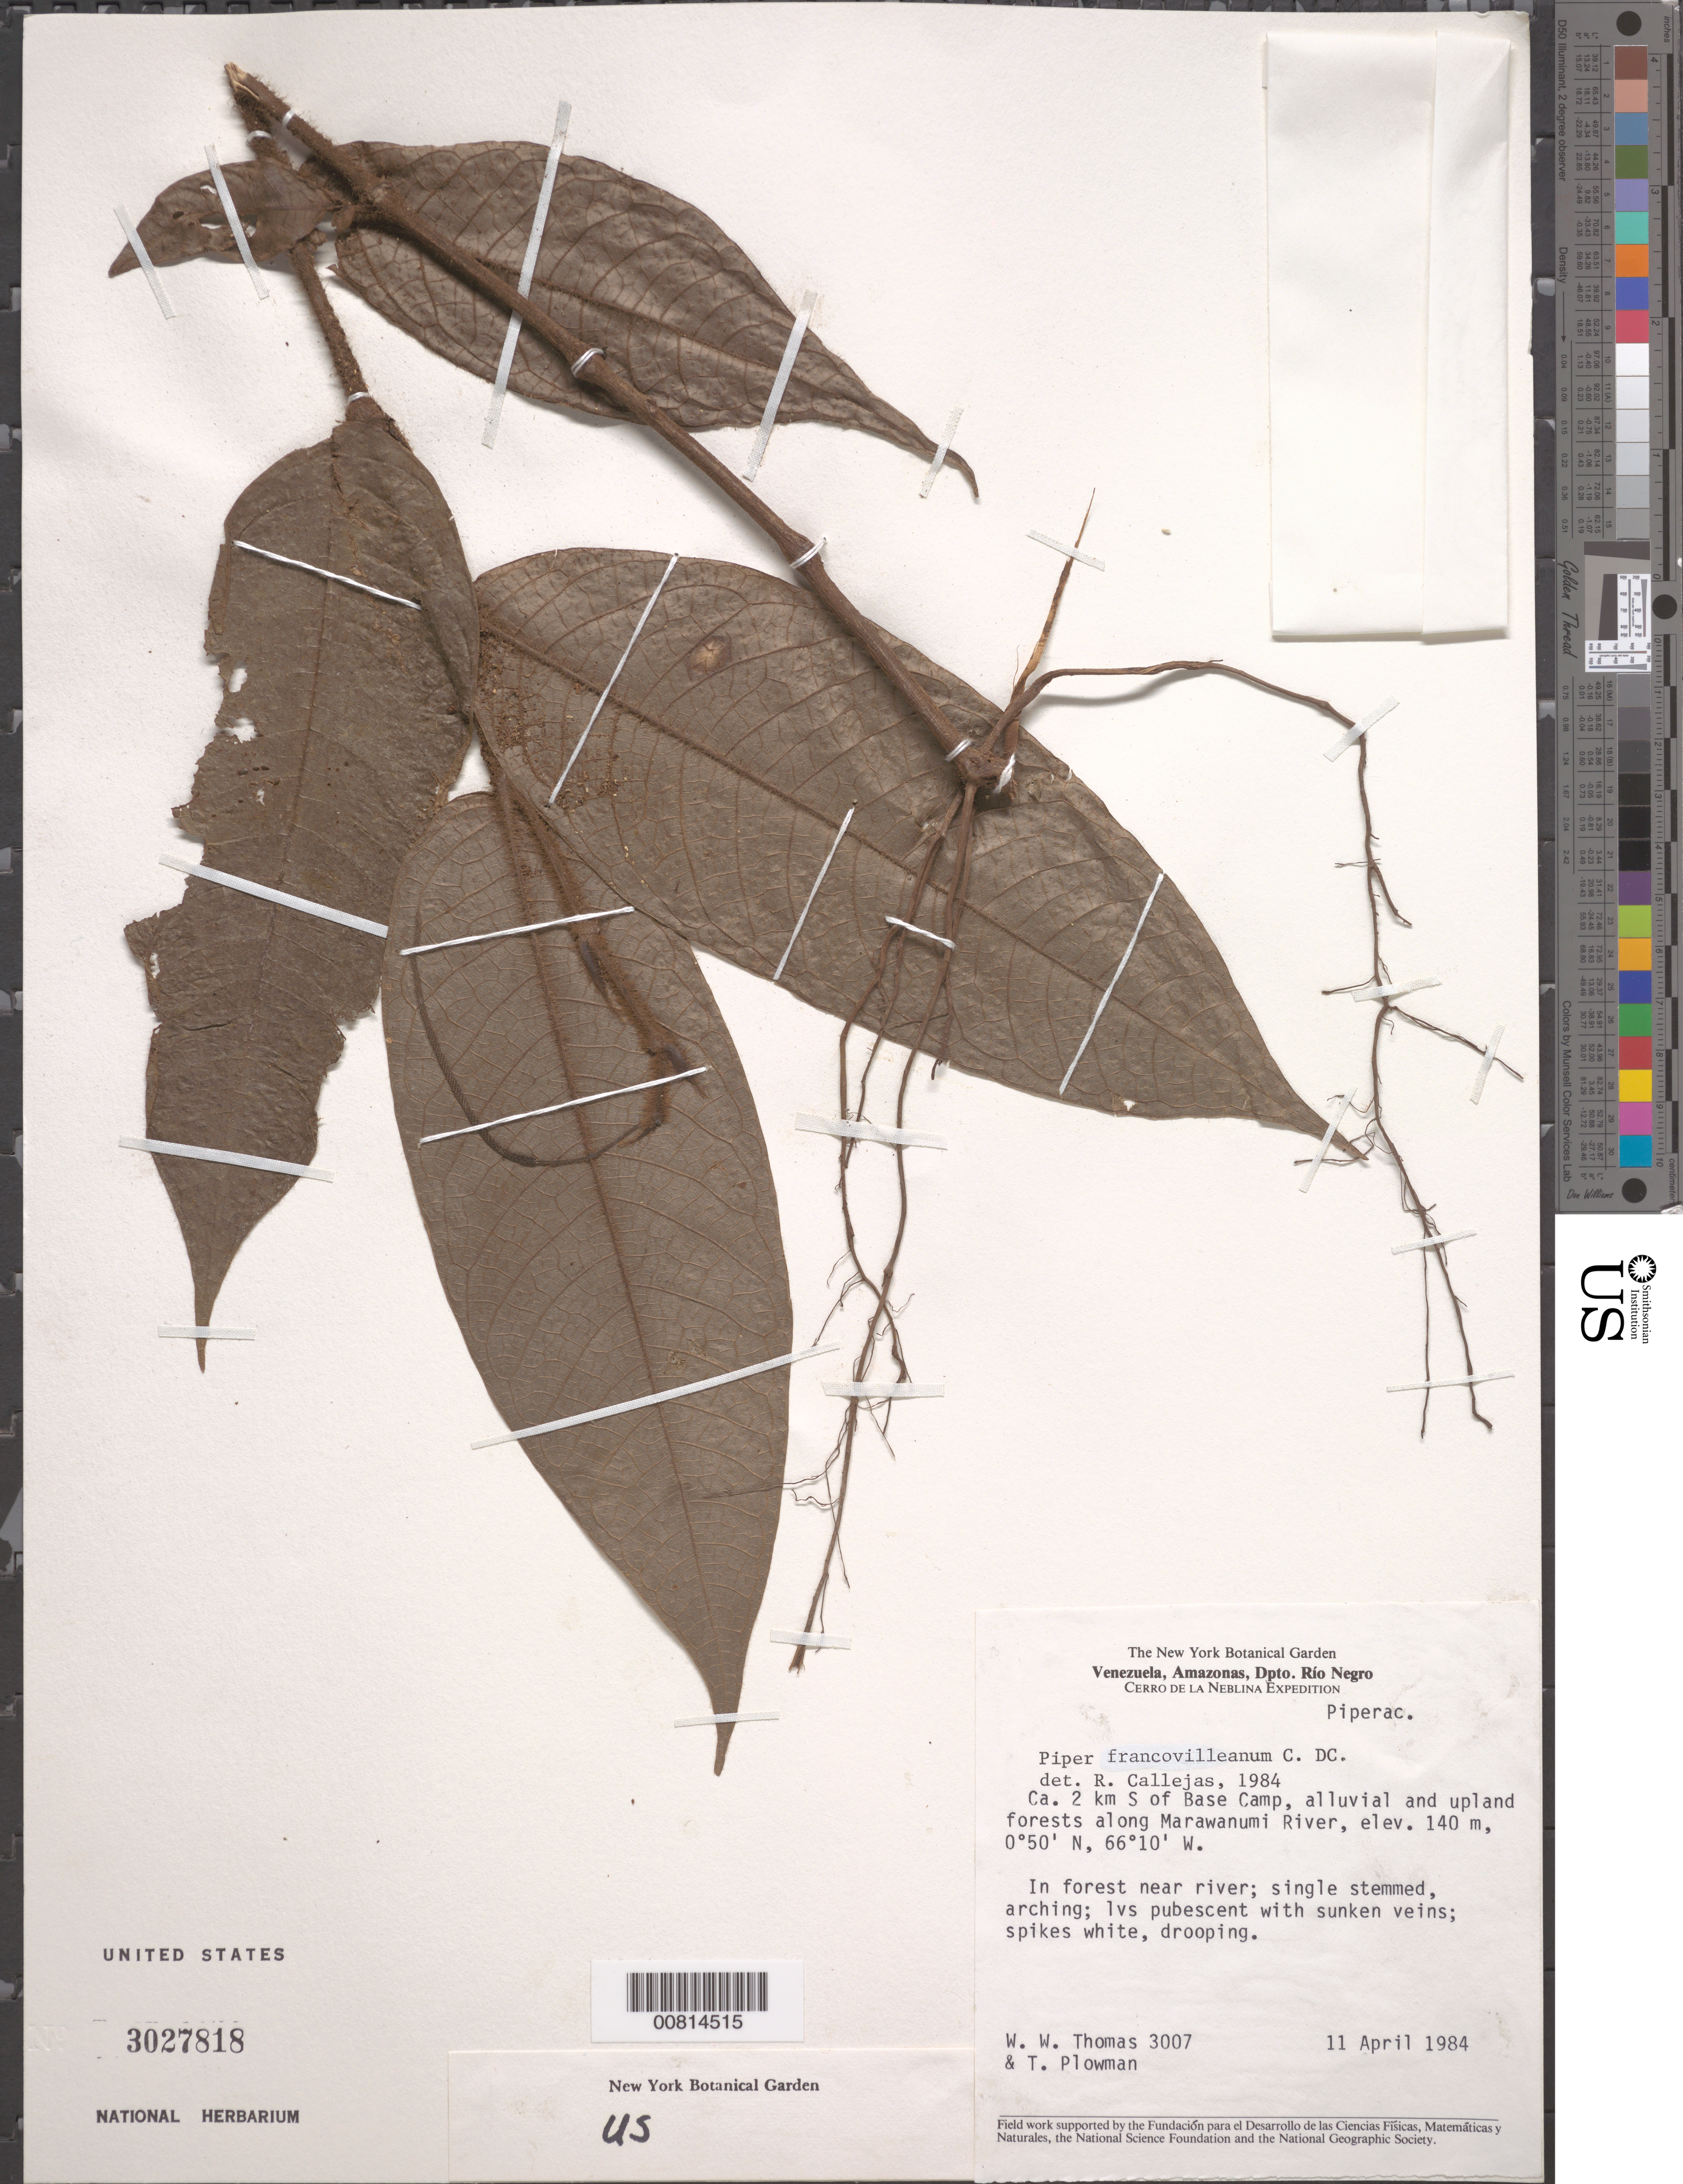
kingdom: Plantae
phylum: Tracheophyta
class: Magnoliopsida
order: Piperales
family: Piperaceae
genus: Piper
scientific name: Piper francovilleanum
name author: C. DC.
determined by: Callejas, Ricardo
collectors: W. W. Thomas & T. Plowman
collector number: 3007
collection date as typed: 11-Apr-84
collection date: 1984-04-11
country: Venezuela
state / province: Amazonas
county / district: Río Negro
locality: Marawanumi River, ca. 2 km S of Base Camp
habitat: Alluvial and upland forest along river; in forest near river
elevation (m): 140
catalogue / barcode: US 3027818